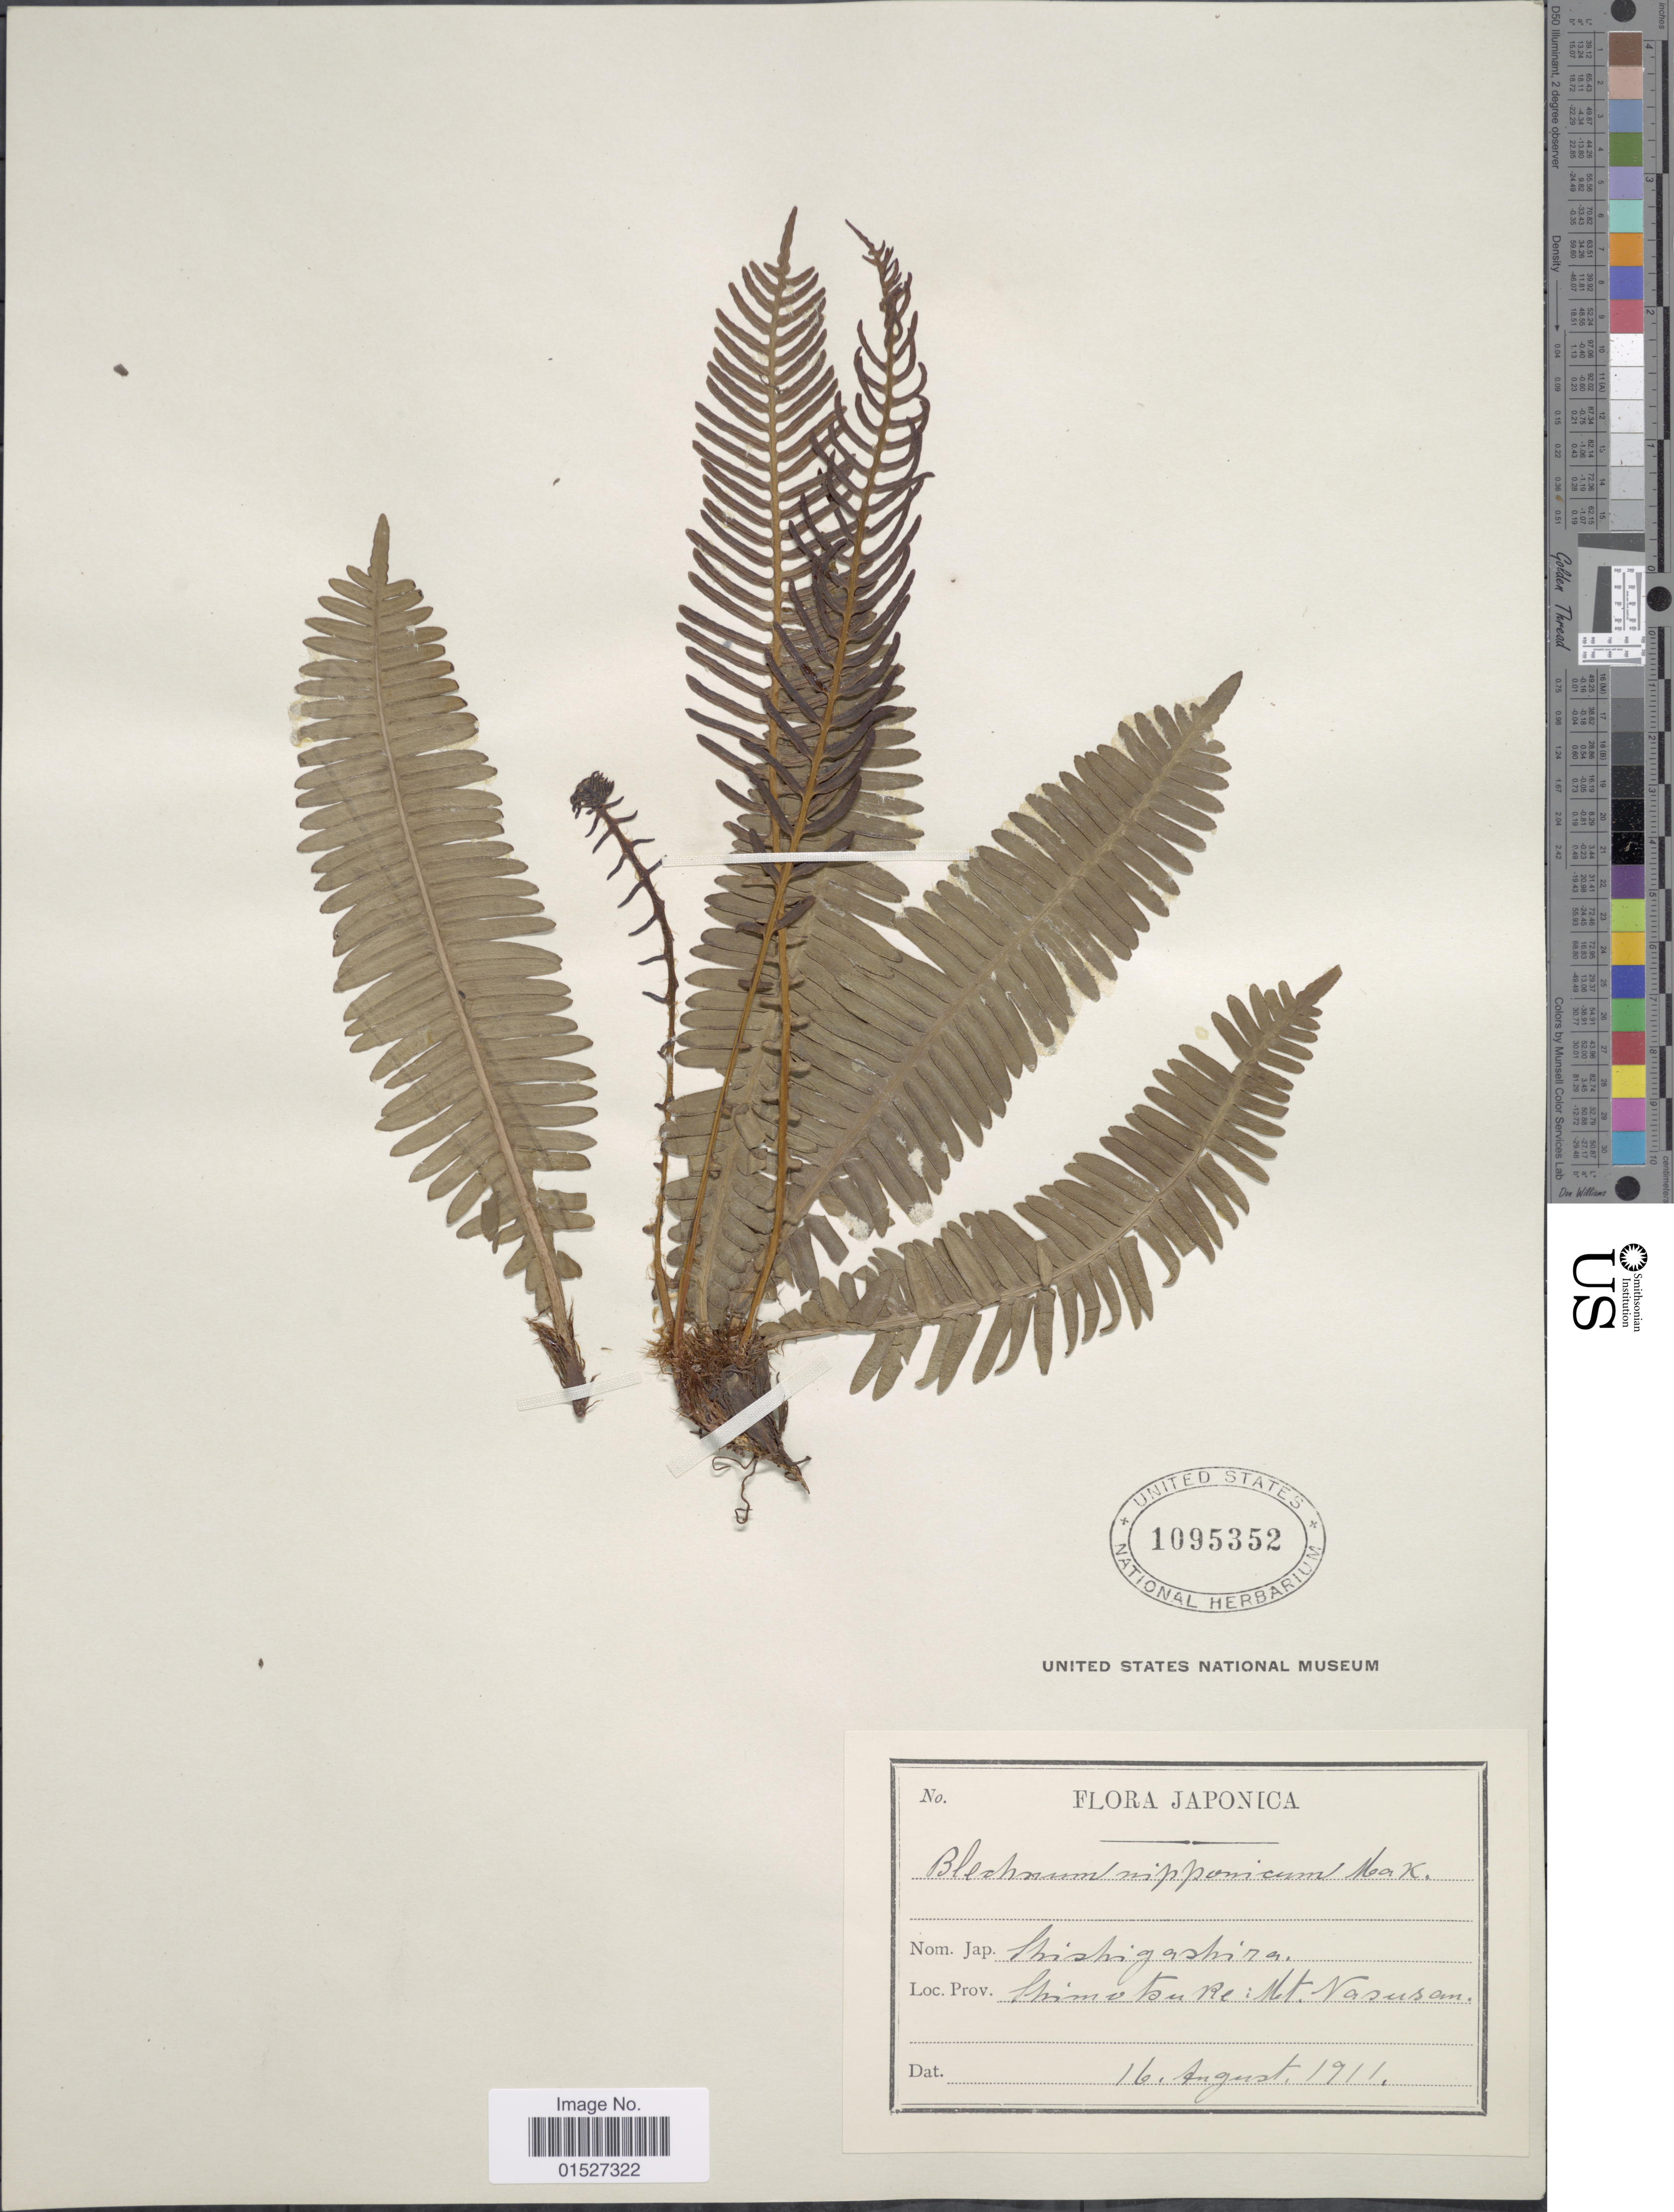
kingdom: Plantae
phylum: Tracheophyta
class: Polypodiopsida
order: Polypodiales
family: Blechnaceae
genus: Blechnum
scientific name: Blechnum nipponicum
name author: (Kunze) Makino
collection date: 1911-08-16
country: Japan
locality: Prov. Shimotsuke: Mt. Nasusan.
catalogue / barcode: US 1095352